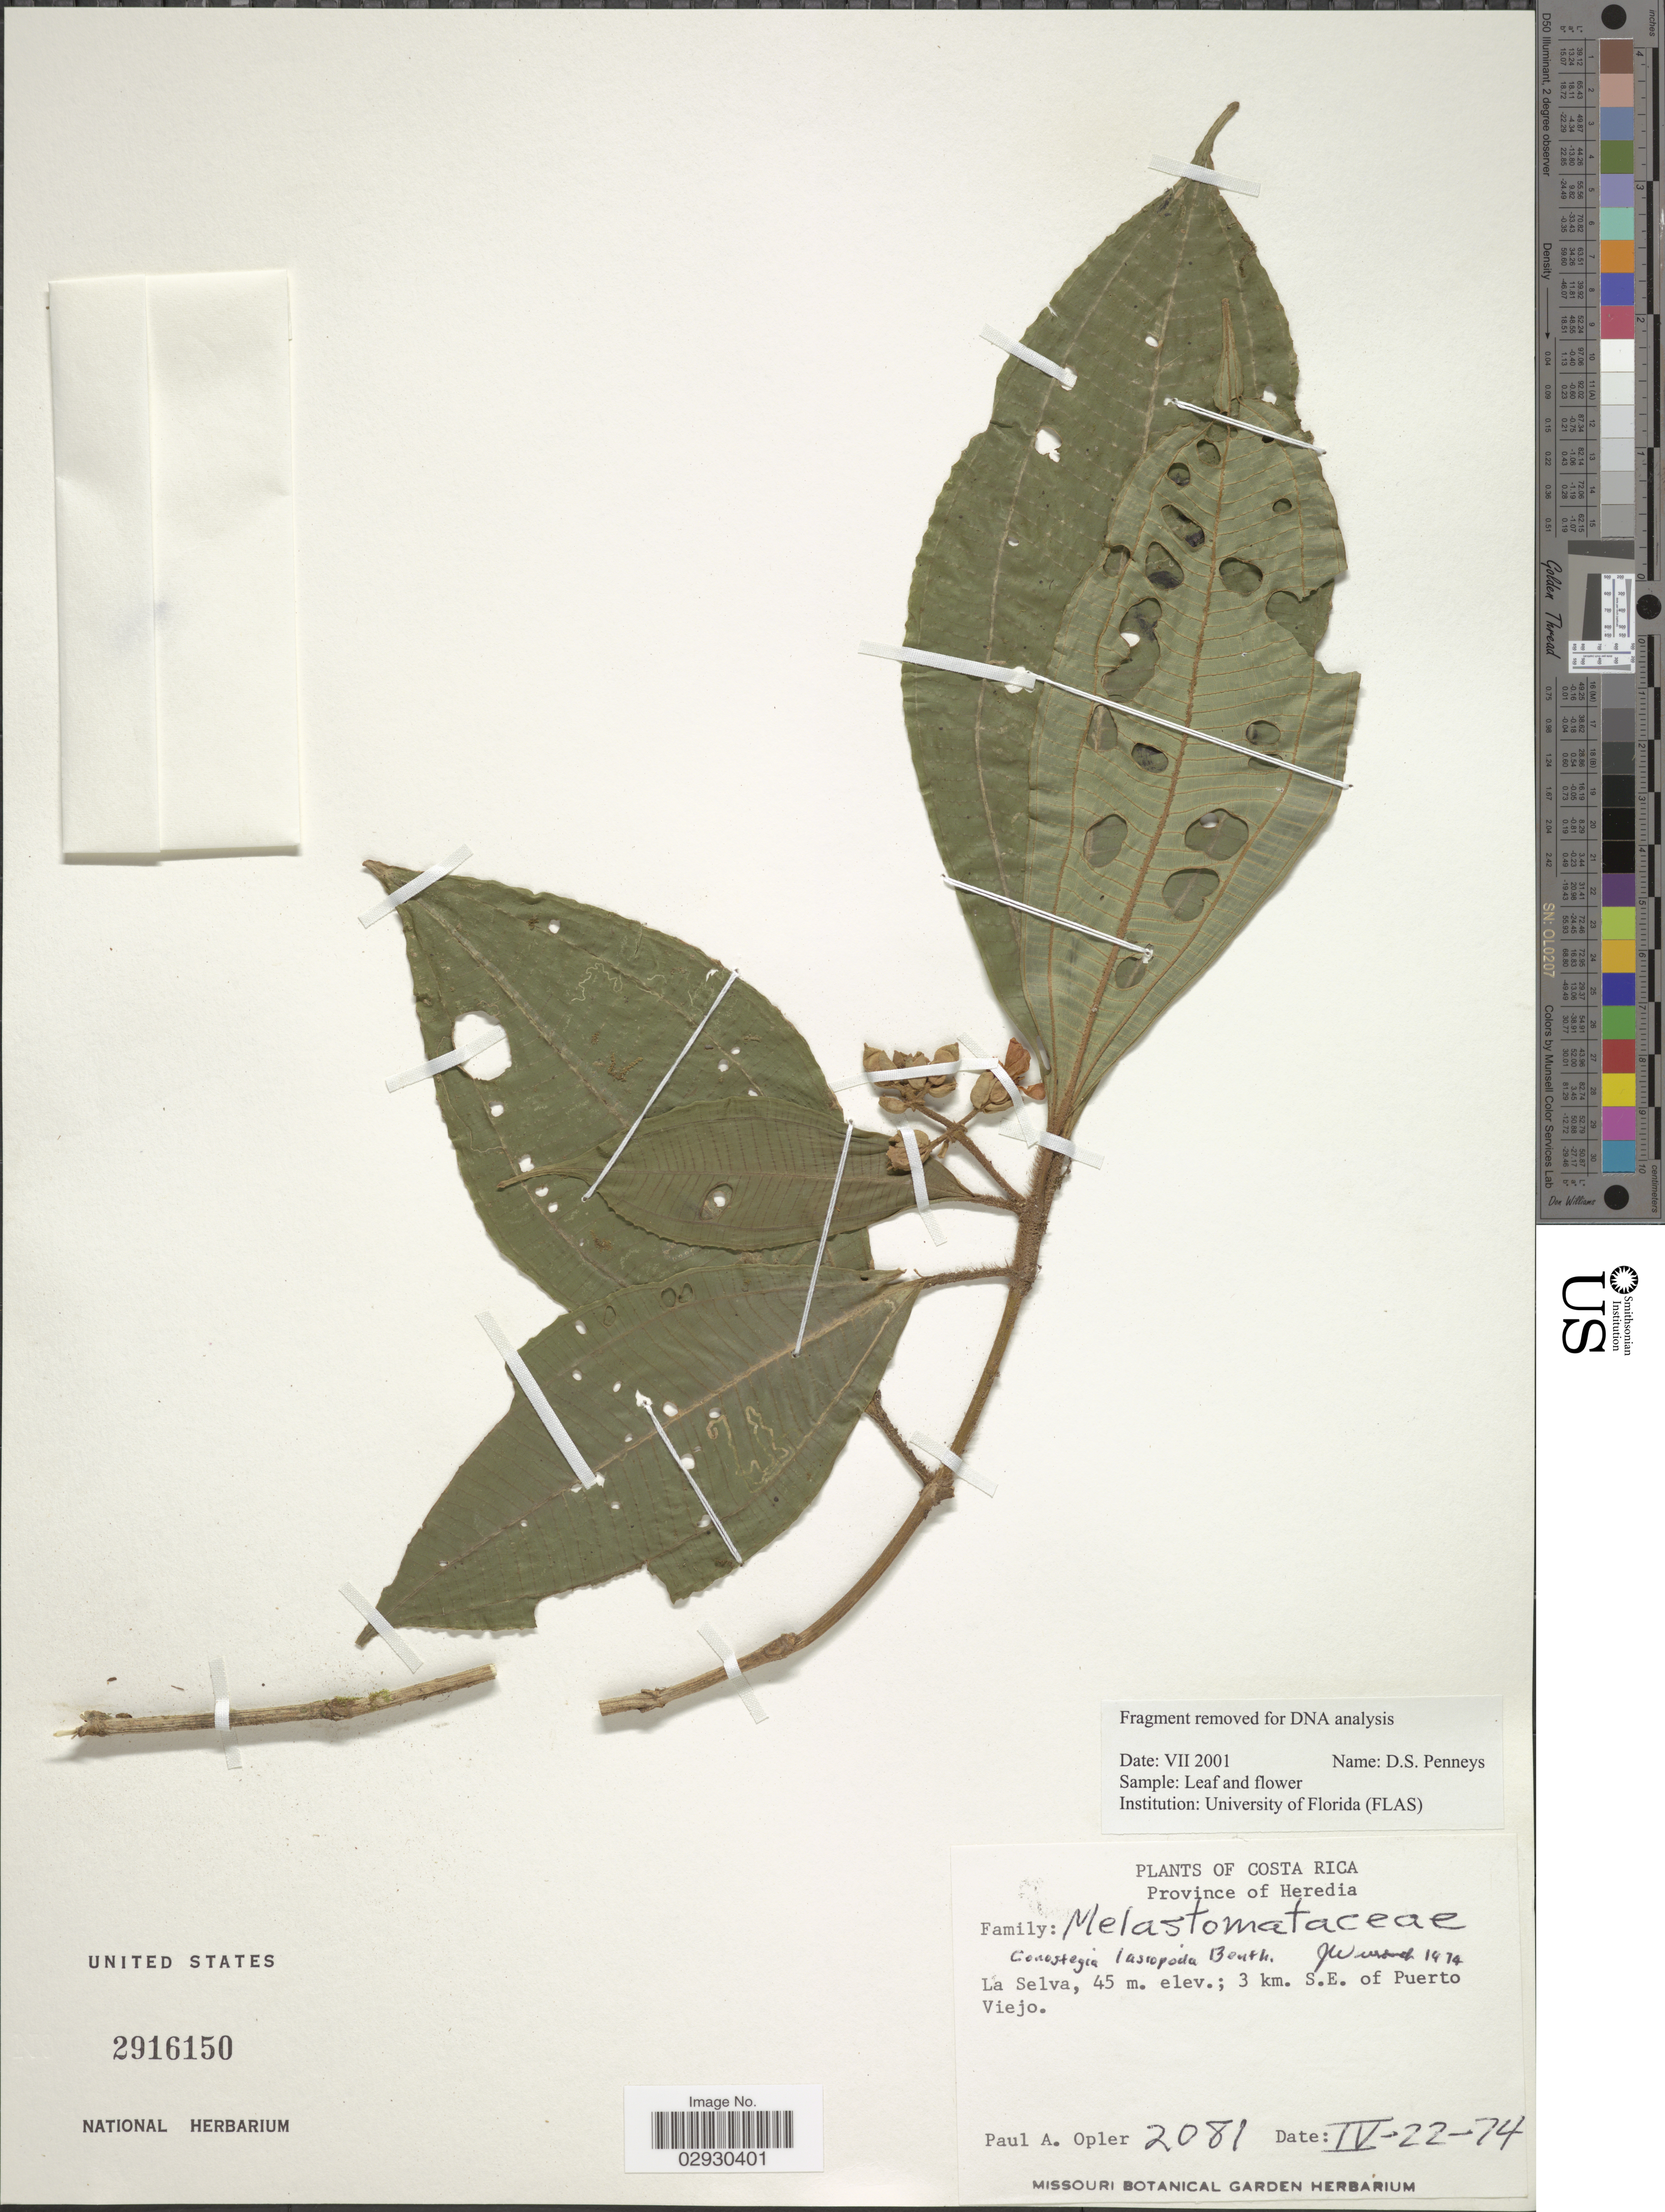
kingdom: Plantae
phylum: Tracheophyta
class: Magnoliopsida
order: Myrtales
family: Melastomataceae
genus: Conostegia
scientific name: Conostegia lasiopoda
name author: Benth.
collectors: P. Opler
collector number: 2081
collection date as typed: Transcribed d/m/y: 22/4/74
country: Costa Rica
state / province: Heredia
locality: Province of Heredia. La Selva; 3 km. S.E. of Puerto Viejo.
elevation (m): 45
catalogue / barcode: US 2916150